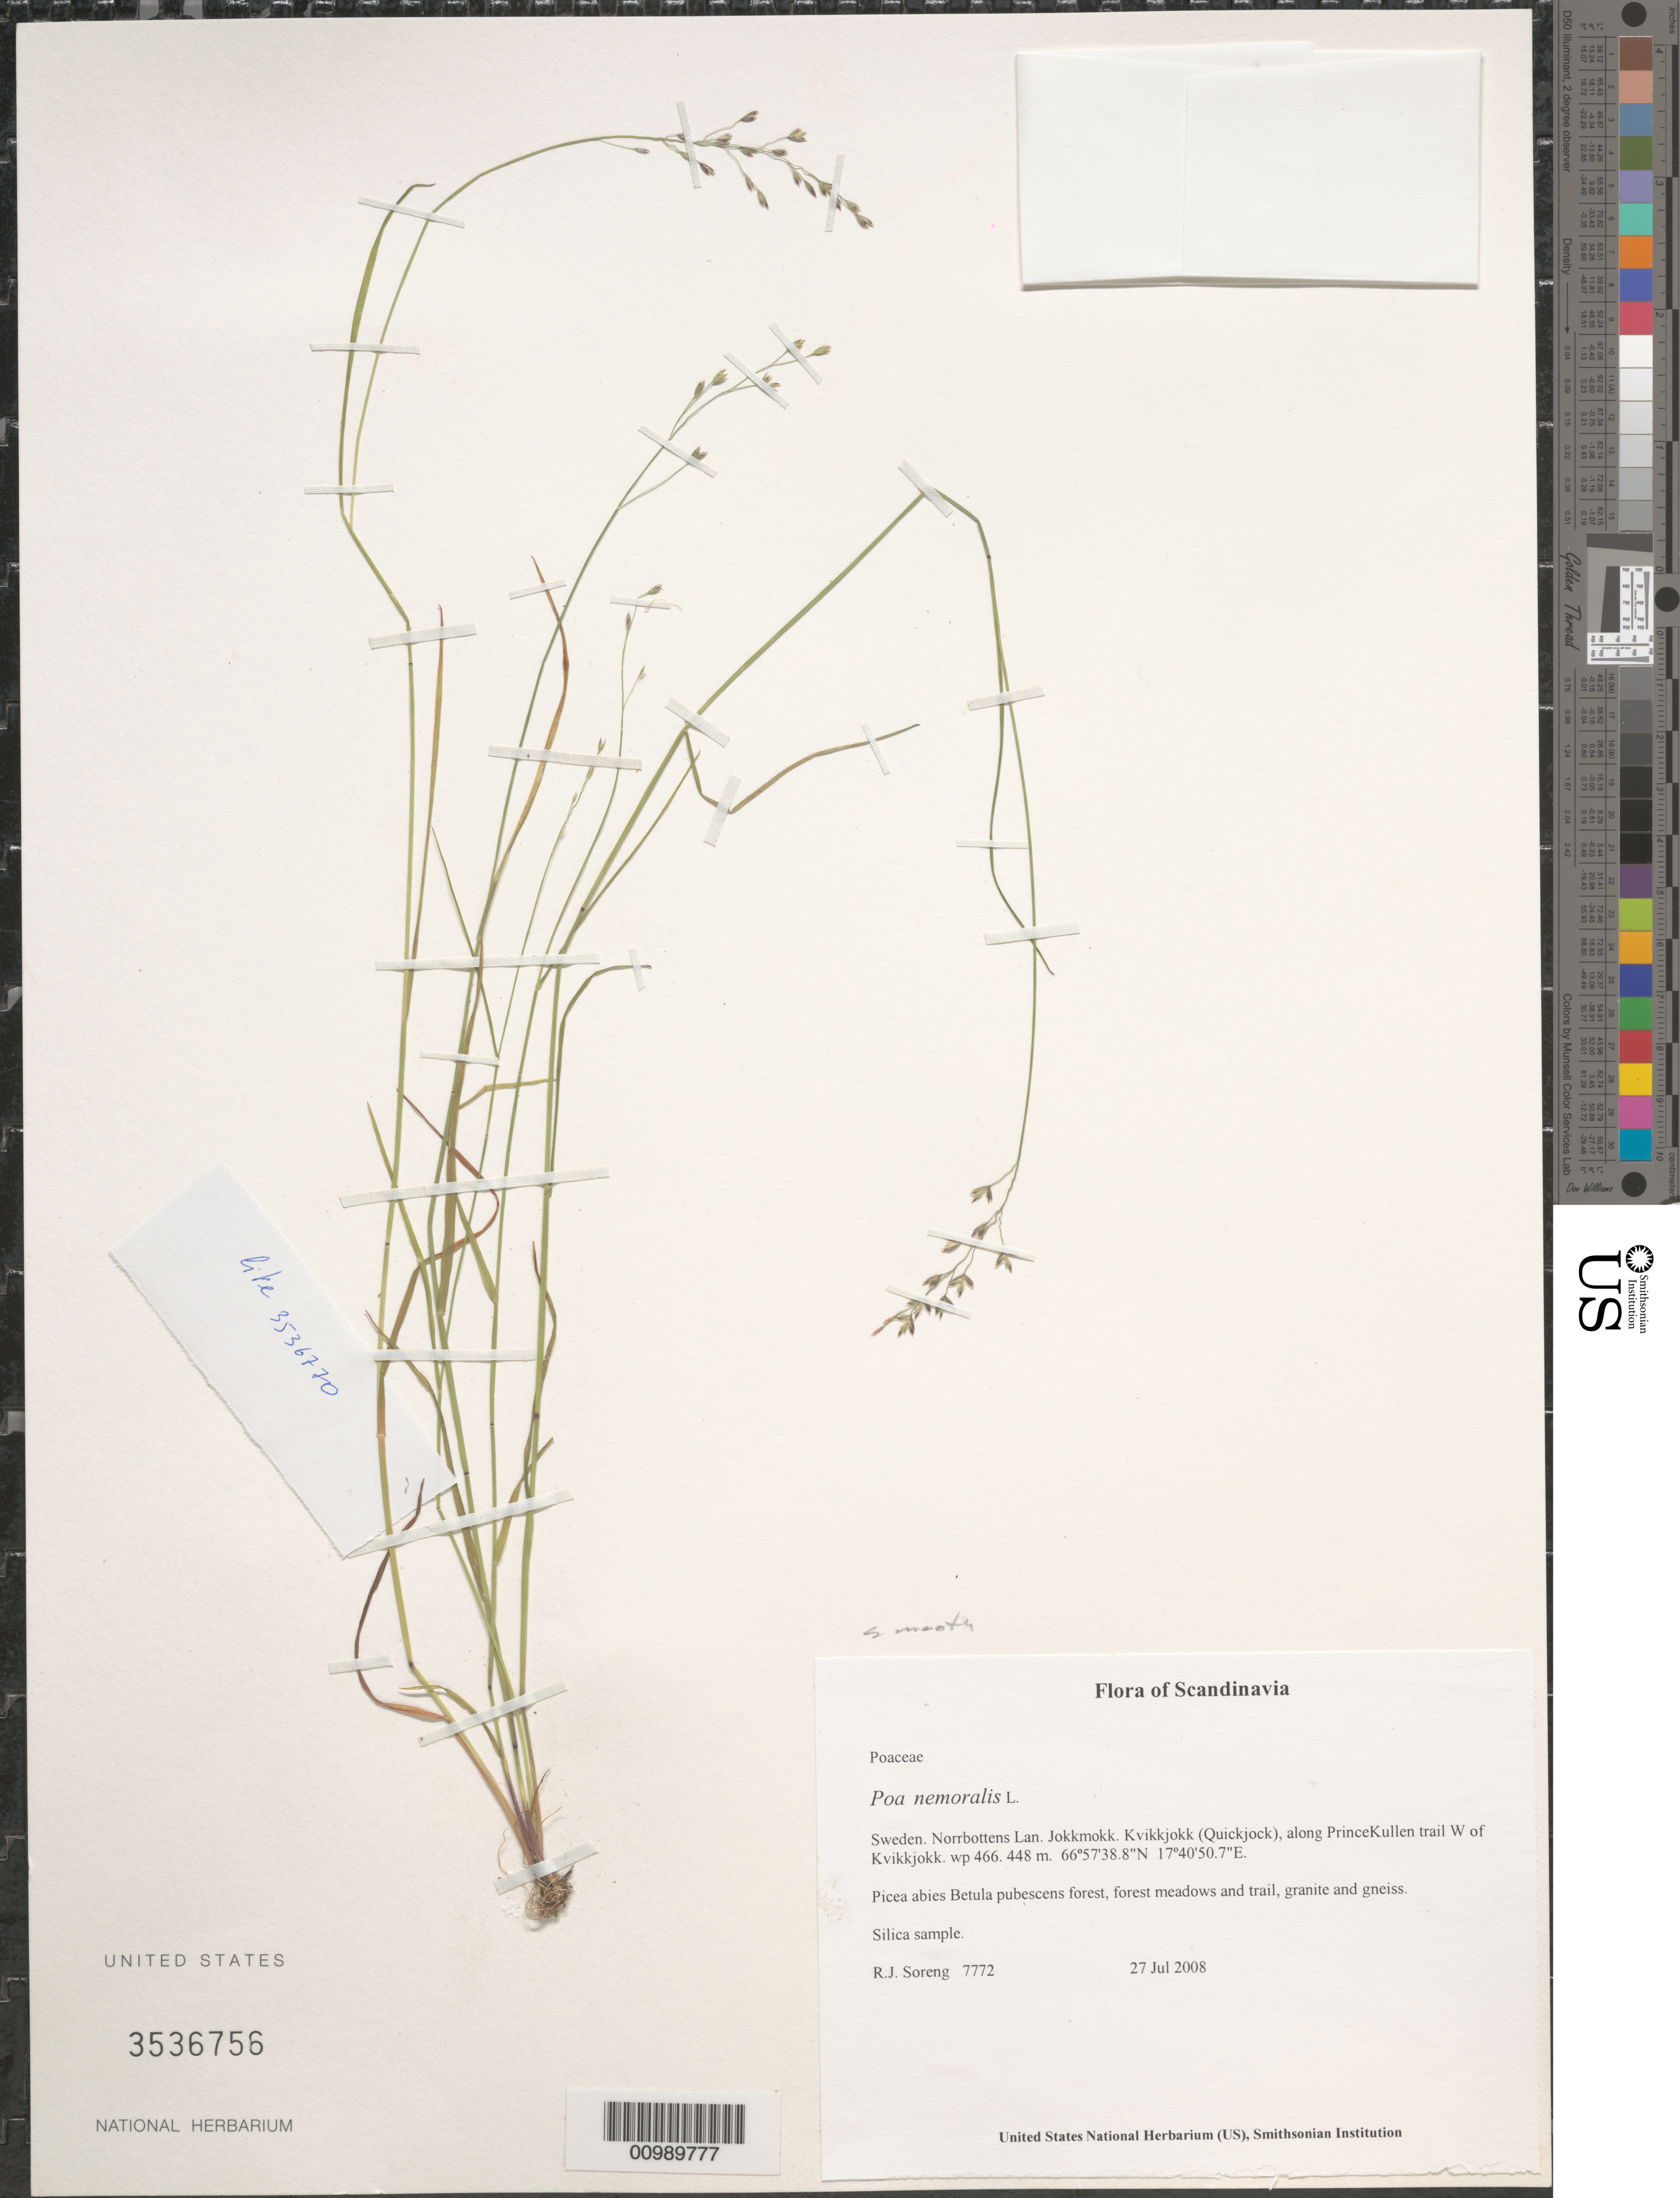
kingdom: Plantae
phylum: Tracheophyta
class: Liliopsida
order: Poales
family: Poaceae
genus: Poa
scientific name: Poa nemoralis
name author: L.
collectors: R. J. Soreng & N. L. Soreng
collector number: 7772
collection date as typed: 27 Jul 2008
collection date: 2008-07-27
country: Sweden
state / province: Norrbotten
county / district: Jokkmokk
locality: Kvikkjokk (Quickjock), along PrinceKullen trail W of Kvikkjokk.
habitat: Picea abies Betula pubescens forest, forest meadows and trail, granite and gneiss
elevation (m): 448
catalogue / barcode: US 3536756